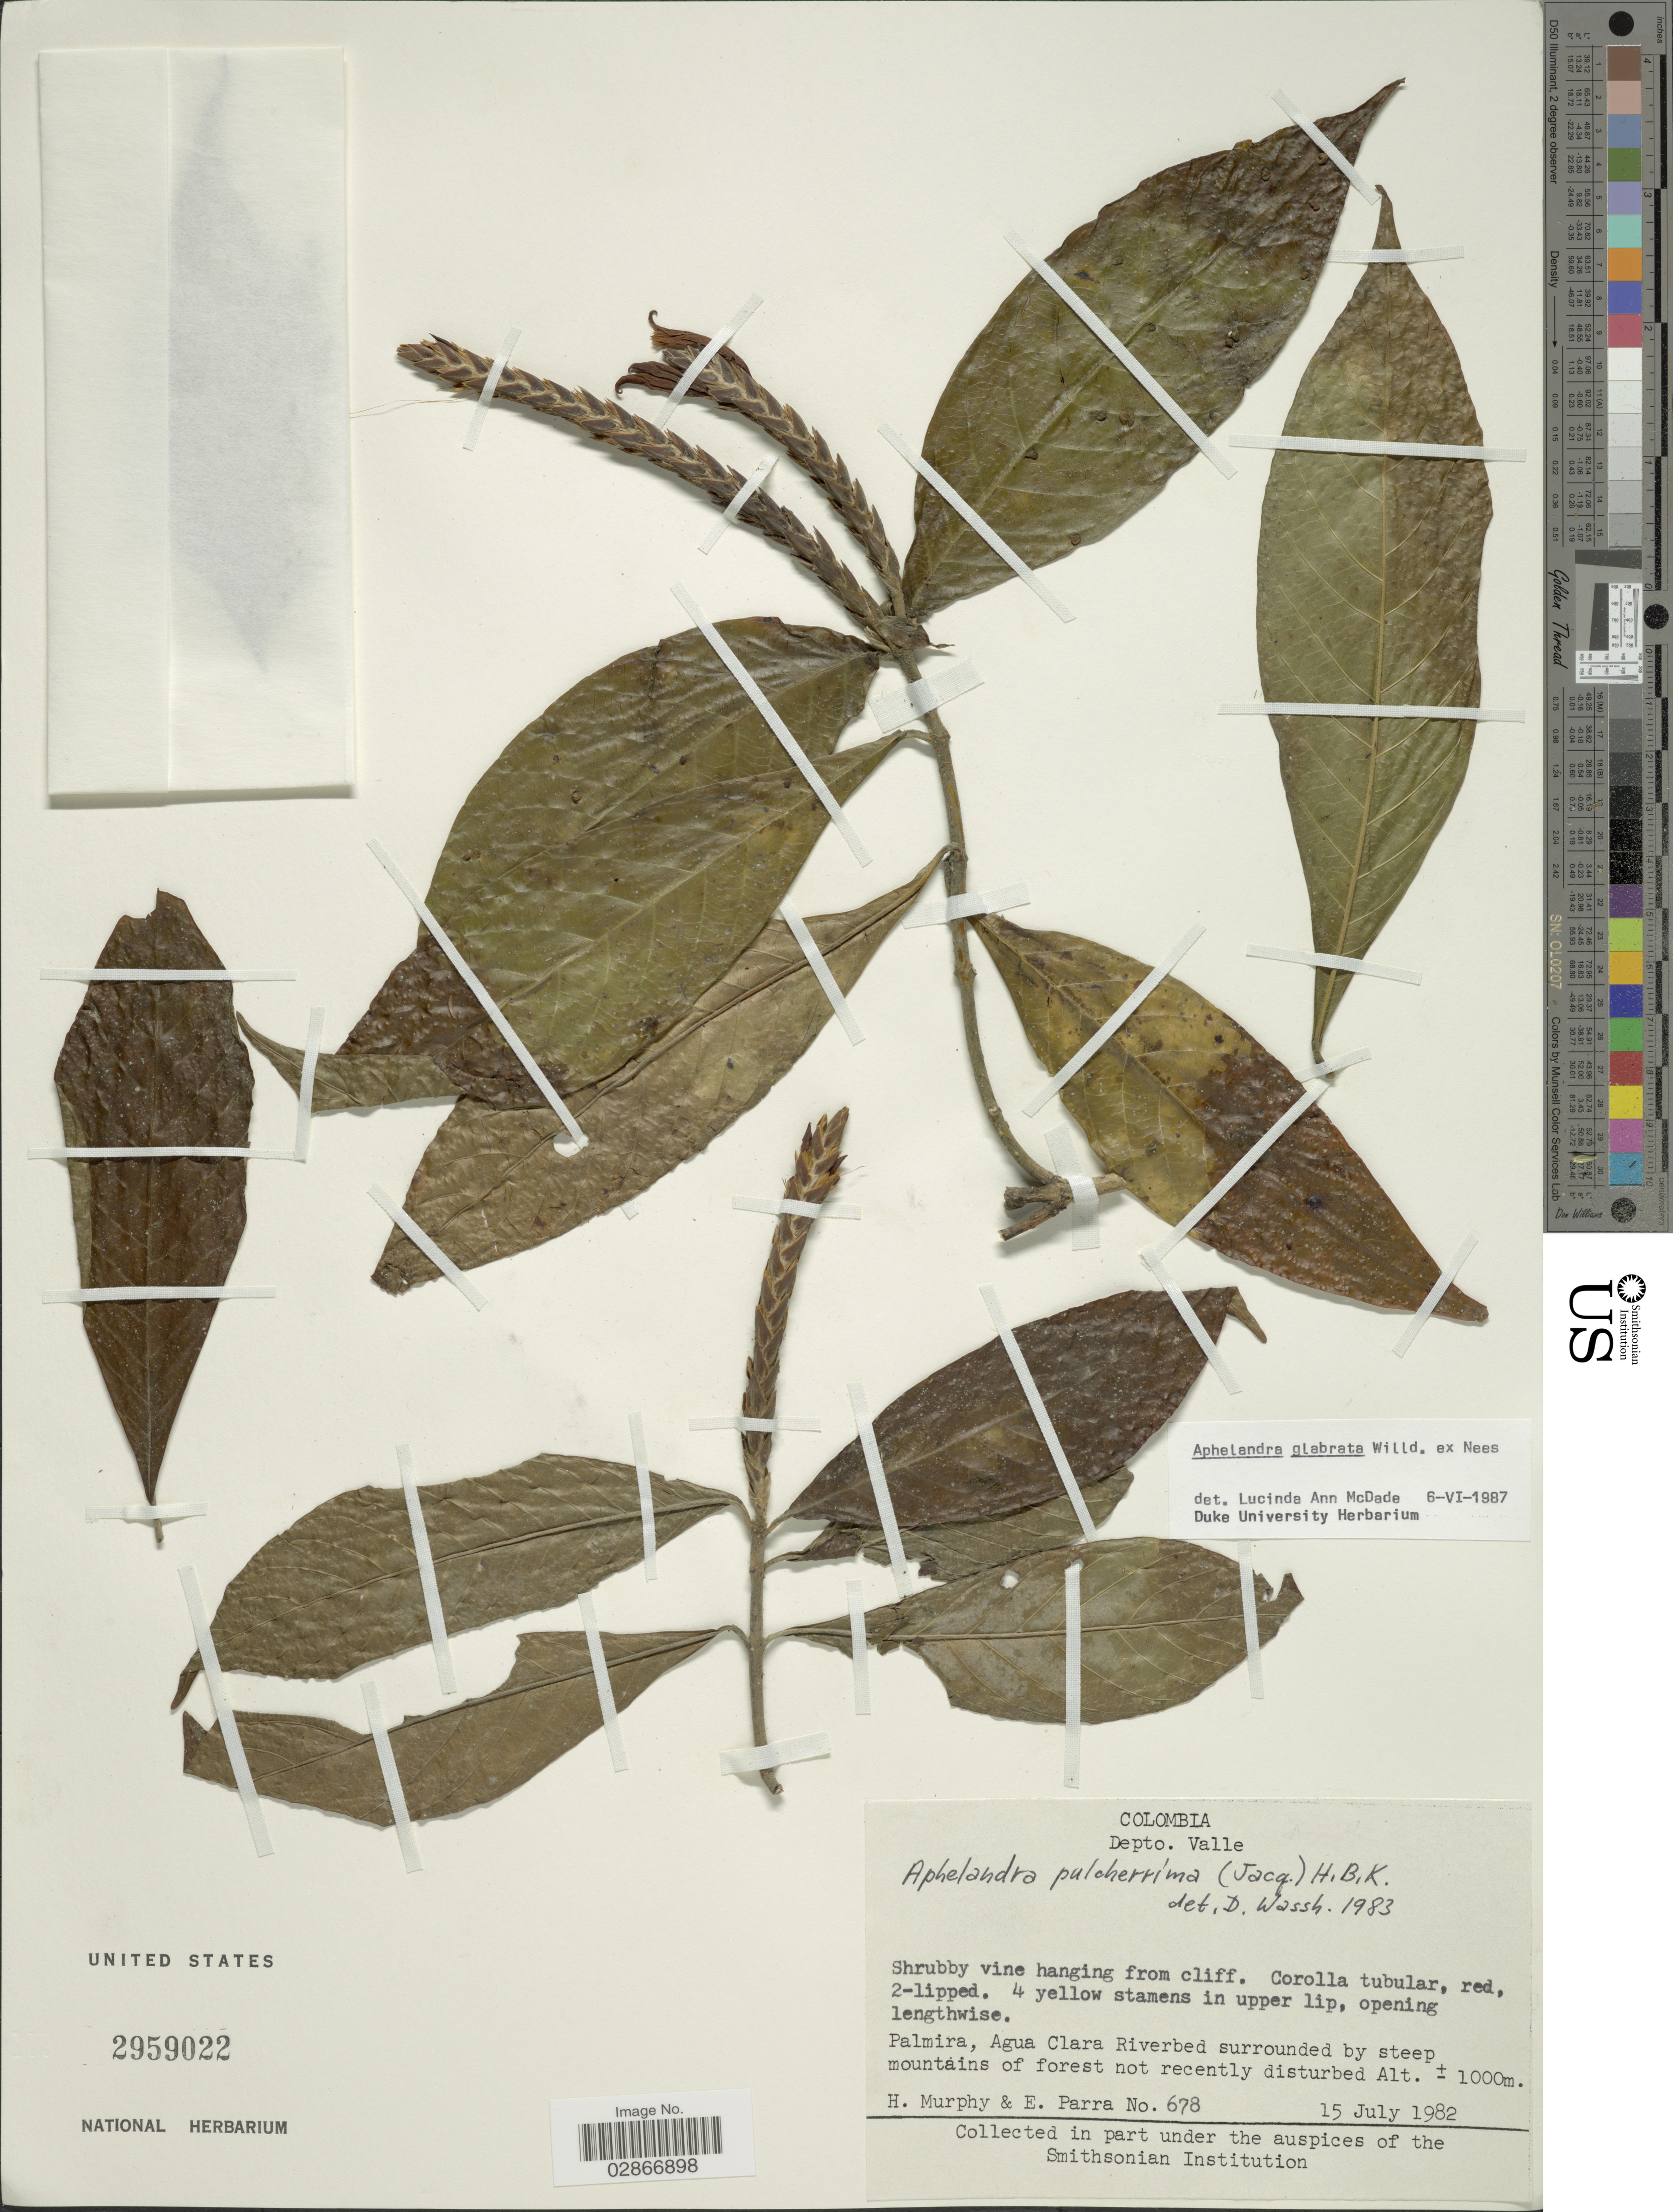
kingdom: Plantae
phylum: Tracheophyta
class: Magnoliopsida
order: Lamiales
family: Acanthaceae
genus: Aphelandra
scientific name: Aphelandra glabrata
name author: Willd. ex Nees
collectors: H. Murphy & E. Parra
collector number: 678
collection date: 1982-07-15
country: Colombia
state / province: Valle del Cauca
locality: Depto. Valle, Palmira, Agua Clara Riverbed surrounded by steep mountains of forest not recently disturbed.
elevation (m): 1000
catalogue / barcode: US 2959022